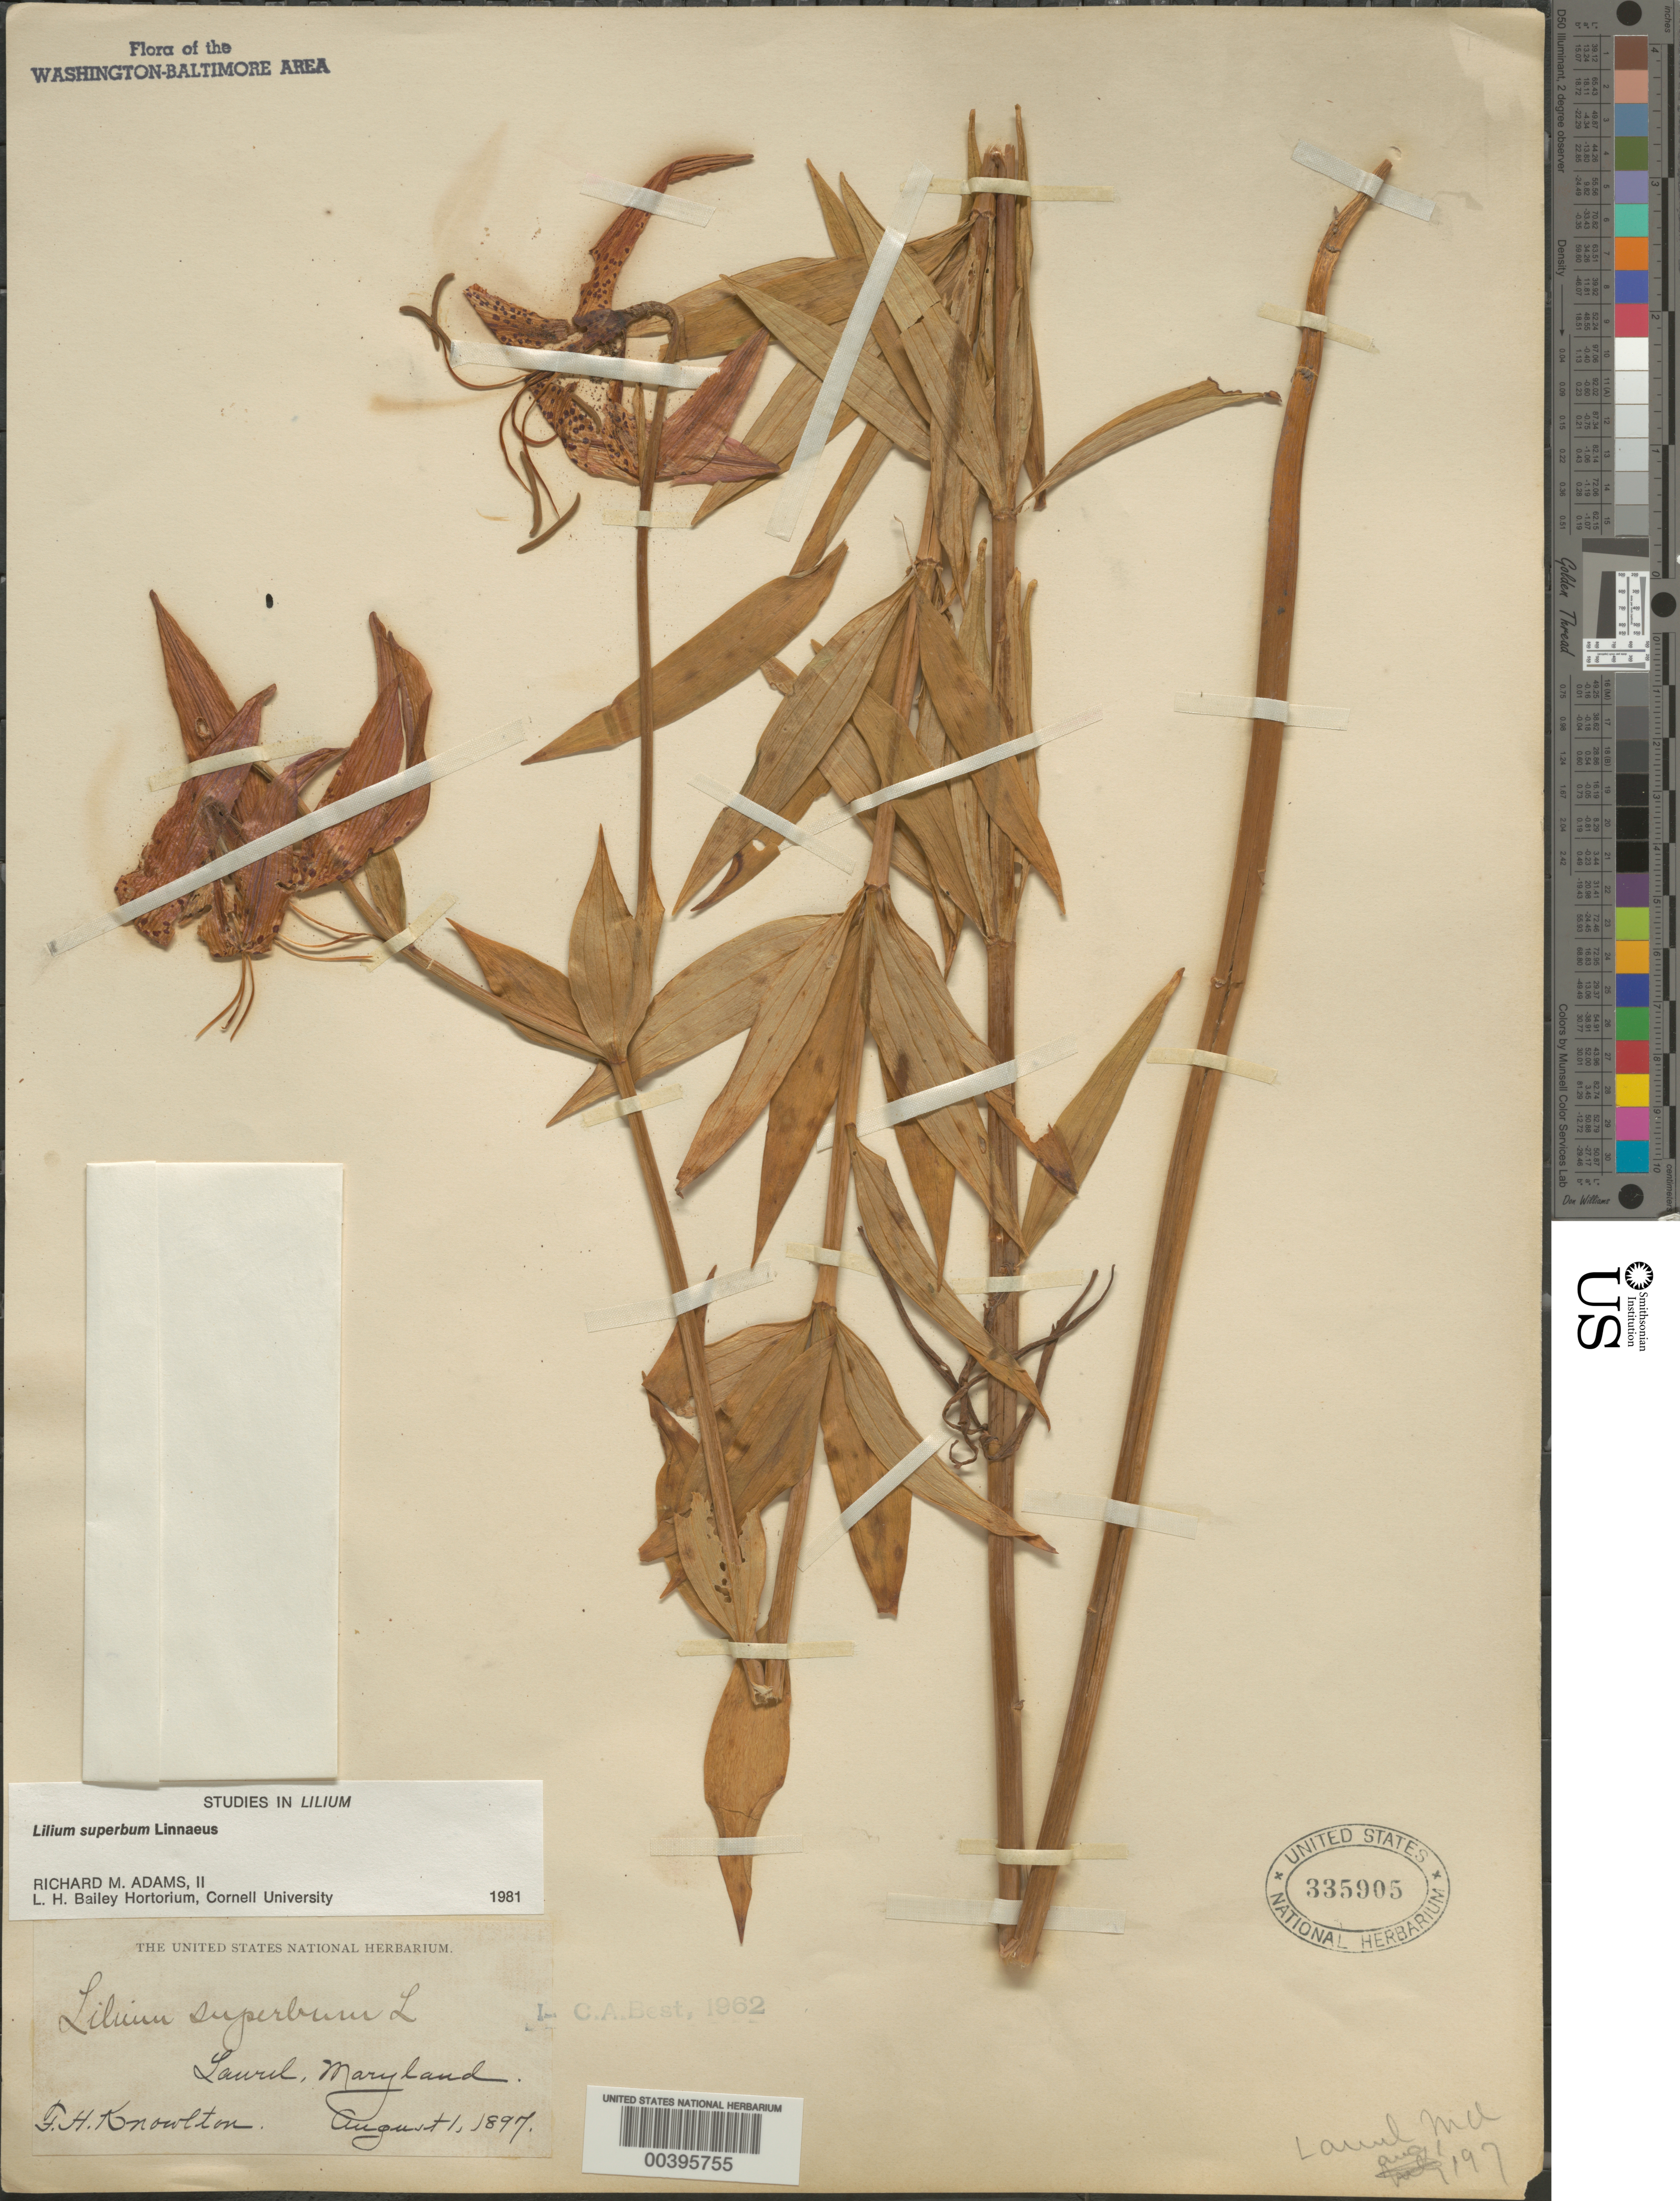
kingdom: Plantae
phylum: Tracheophyta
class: Liliopsida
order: Liliales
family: Liliaceae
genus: Lilium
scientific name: Lilium superbum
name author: L.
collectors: F. H. Knowlton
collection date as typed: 01 Aug 1897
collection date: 1897-08-01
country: United States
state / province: Maryland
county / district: Prince George's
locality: Laurel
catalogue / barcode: US 335905